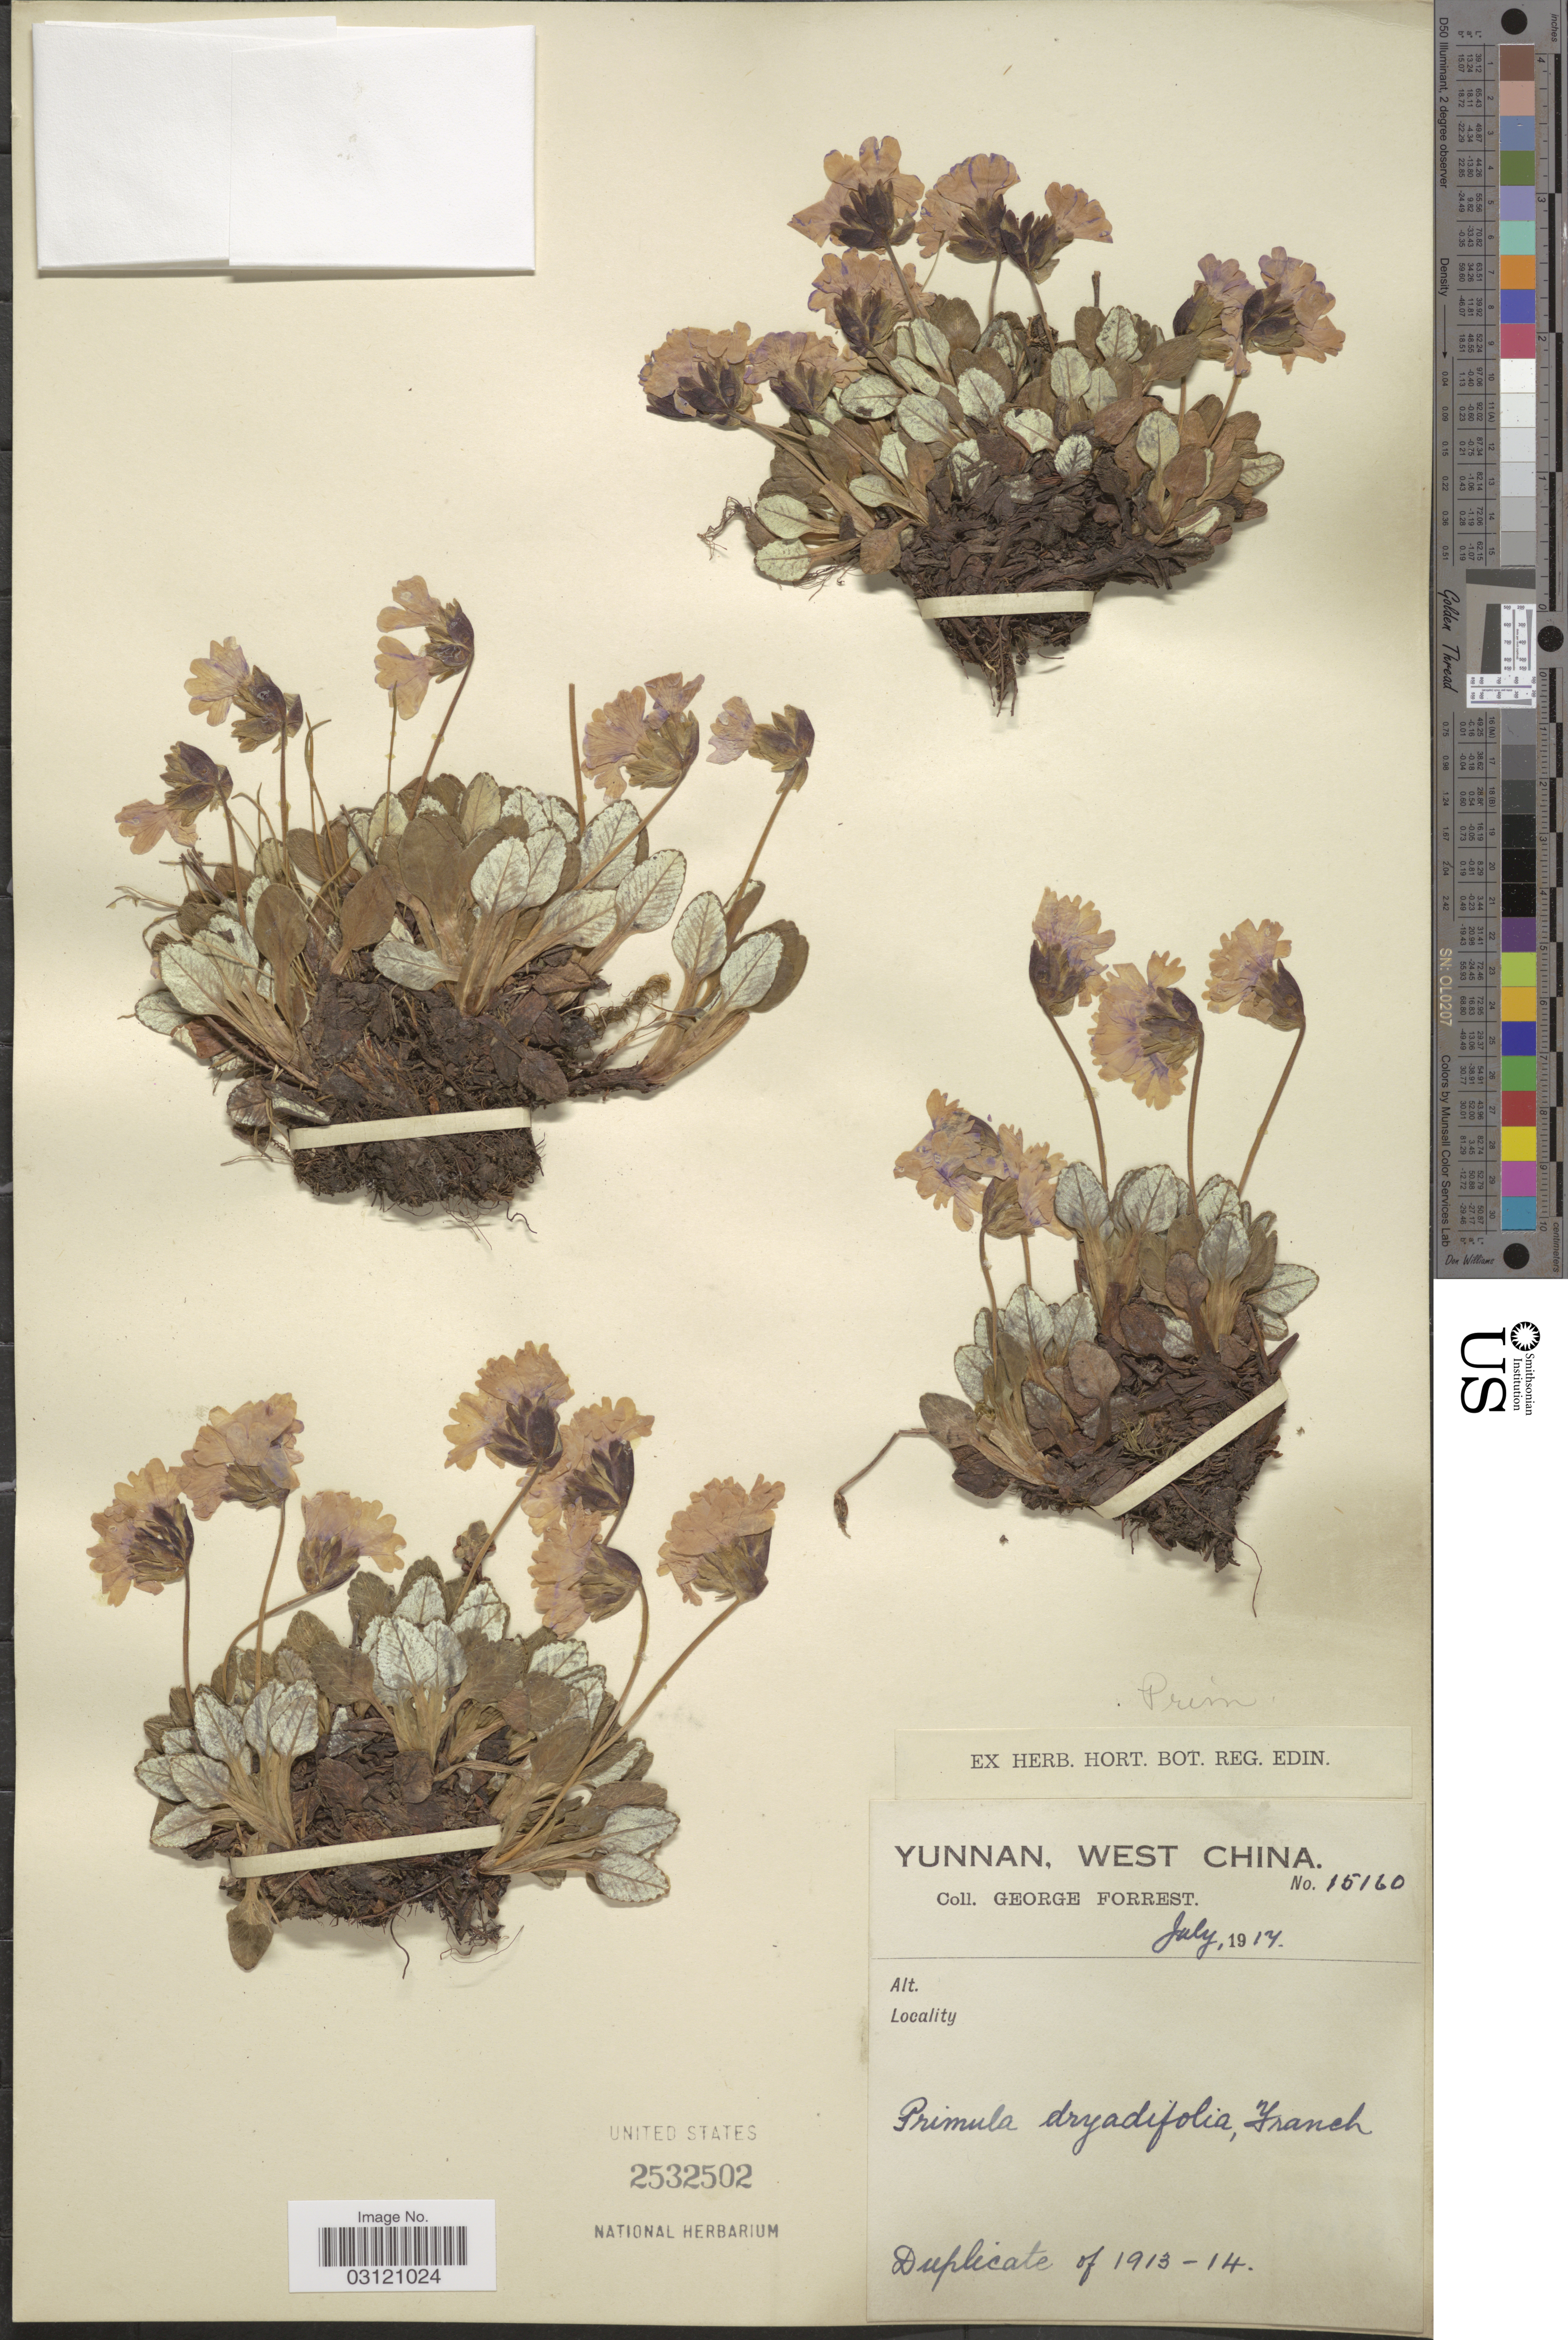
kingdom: Plantae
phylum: Tracheophyta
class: Magnoliopsida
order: Ericales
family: Primulaceae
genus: Primula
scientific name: Primula dryadifolia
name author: Franch.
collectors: G. Forrest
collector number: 15160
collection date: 1917-07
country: China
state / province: Yunnan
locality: West China.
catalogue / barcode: US 2532502